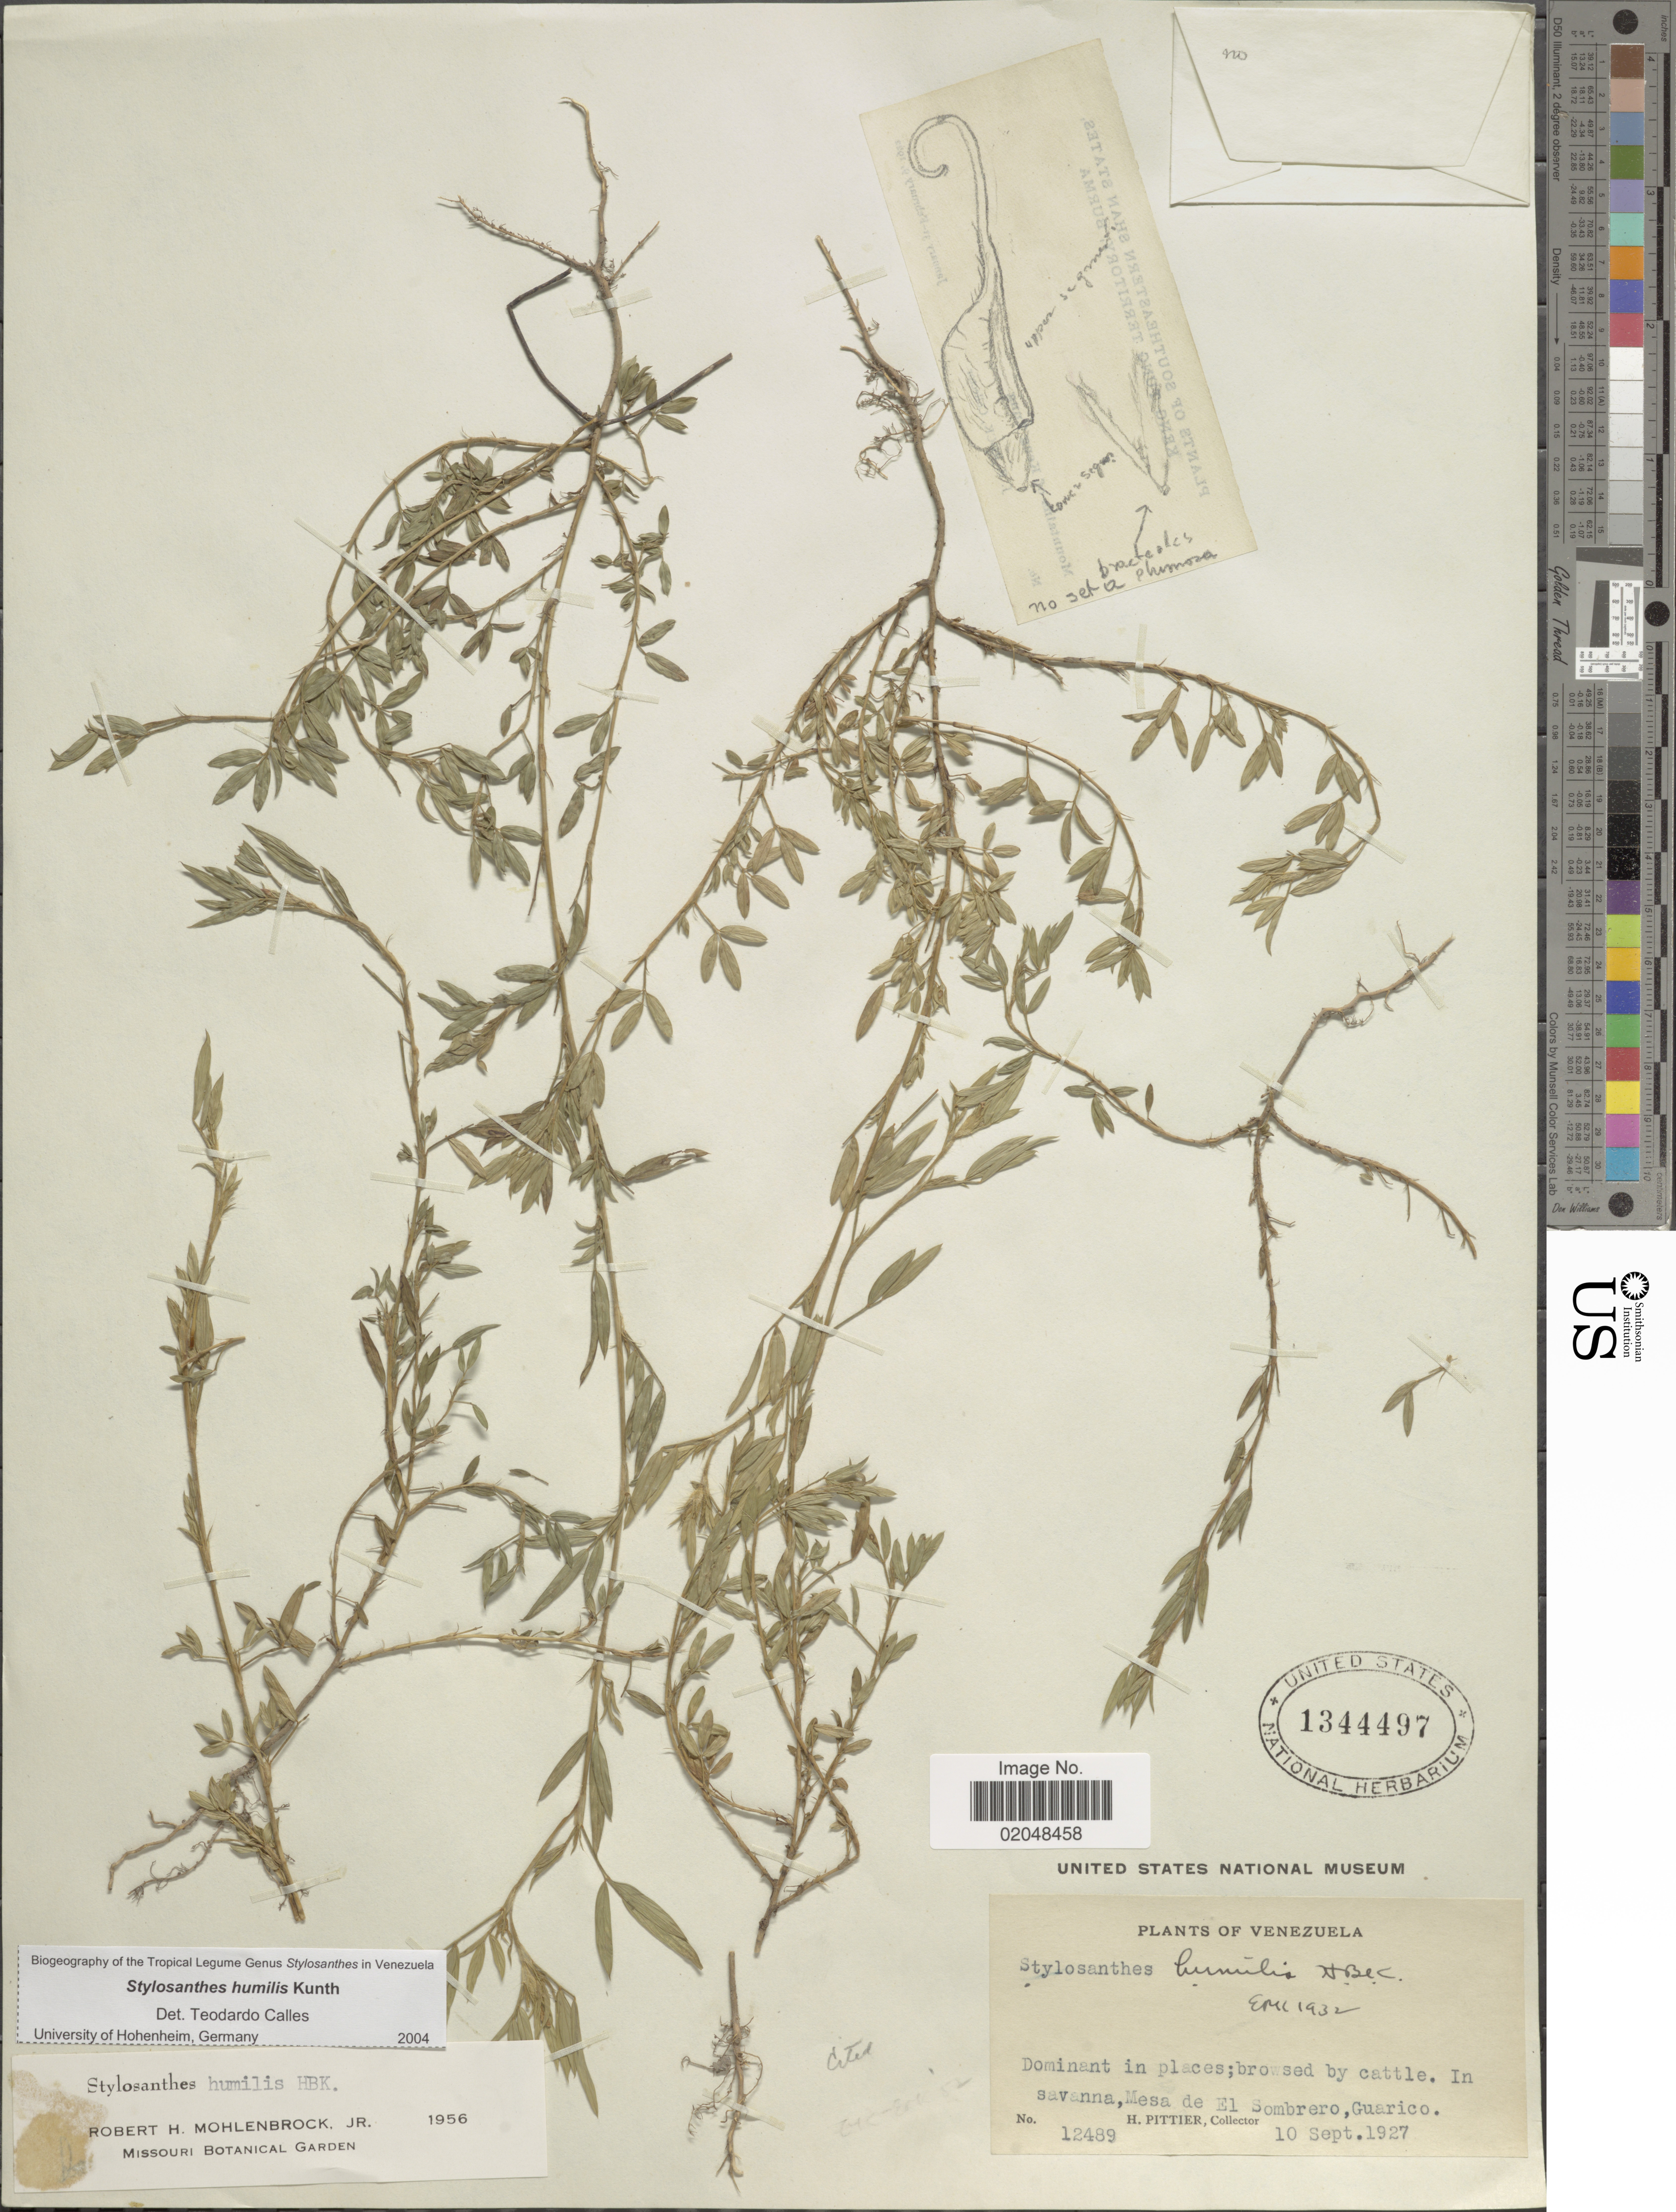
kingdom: Plantae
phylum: Tracheophyta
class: Magnoliopsida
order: Fabales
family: Fabaceae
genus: Stylosanthes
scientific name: Stylosanthes humilis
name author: Kunth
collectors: H. F. Pittier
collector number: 12489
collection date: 1927-09-10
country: Venezuela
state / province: Guárico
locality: Dominant in places; browsed by cattle. in savanna, Mesa de El Sobre, Guarico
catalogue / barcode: US 1344497